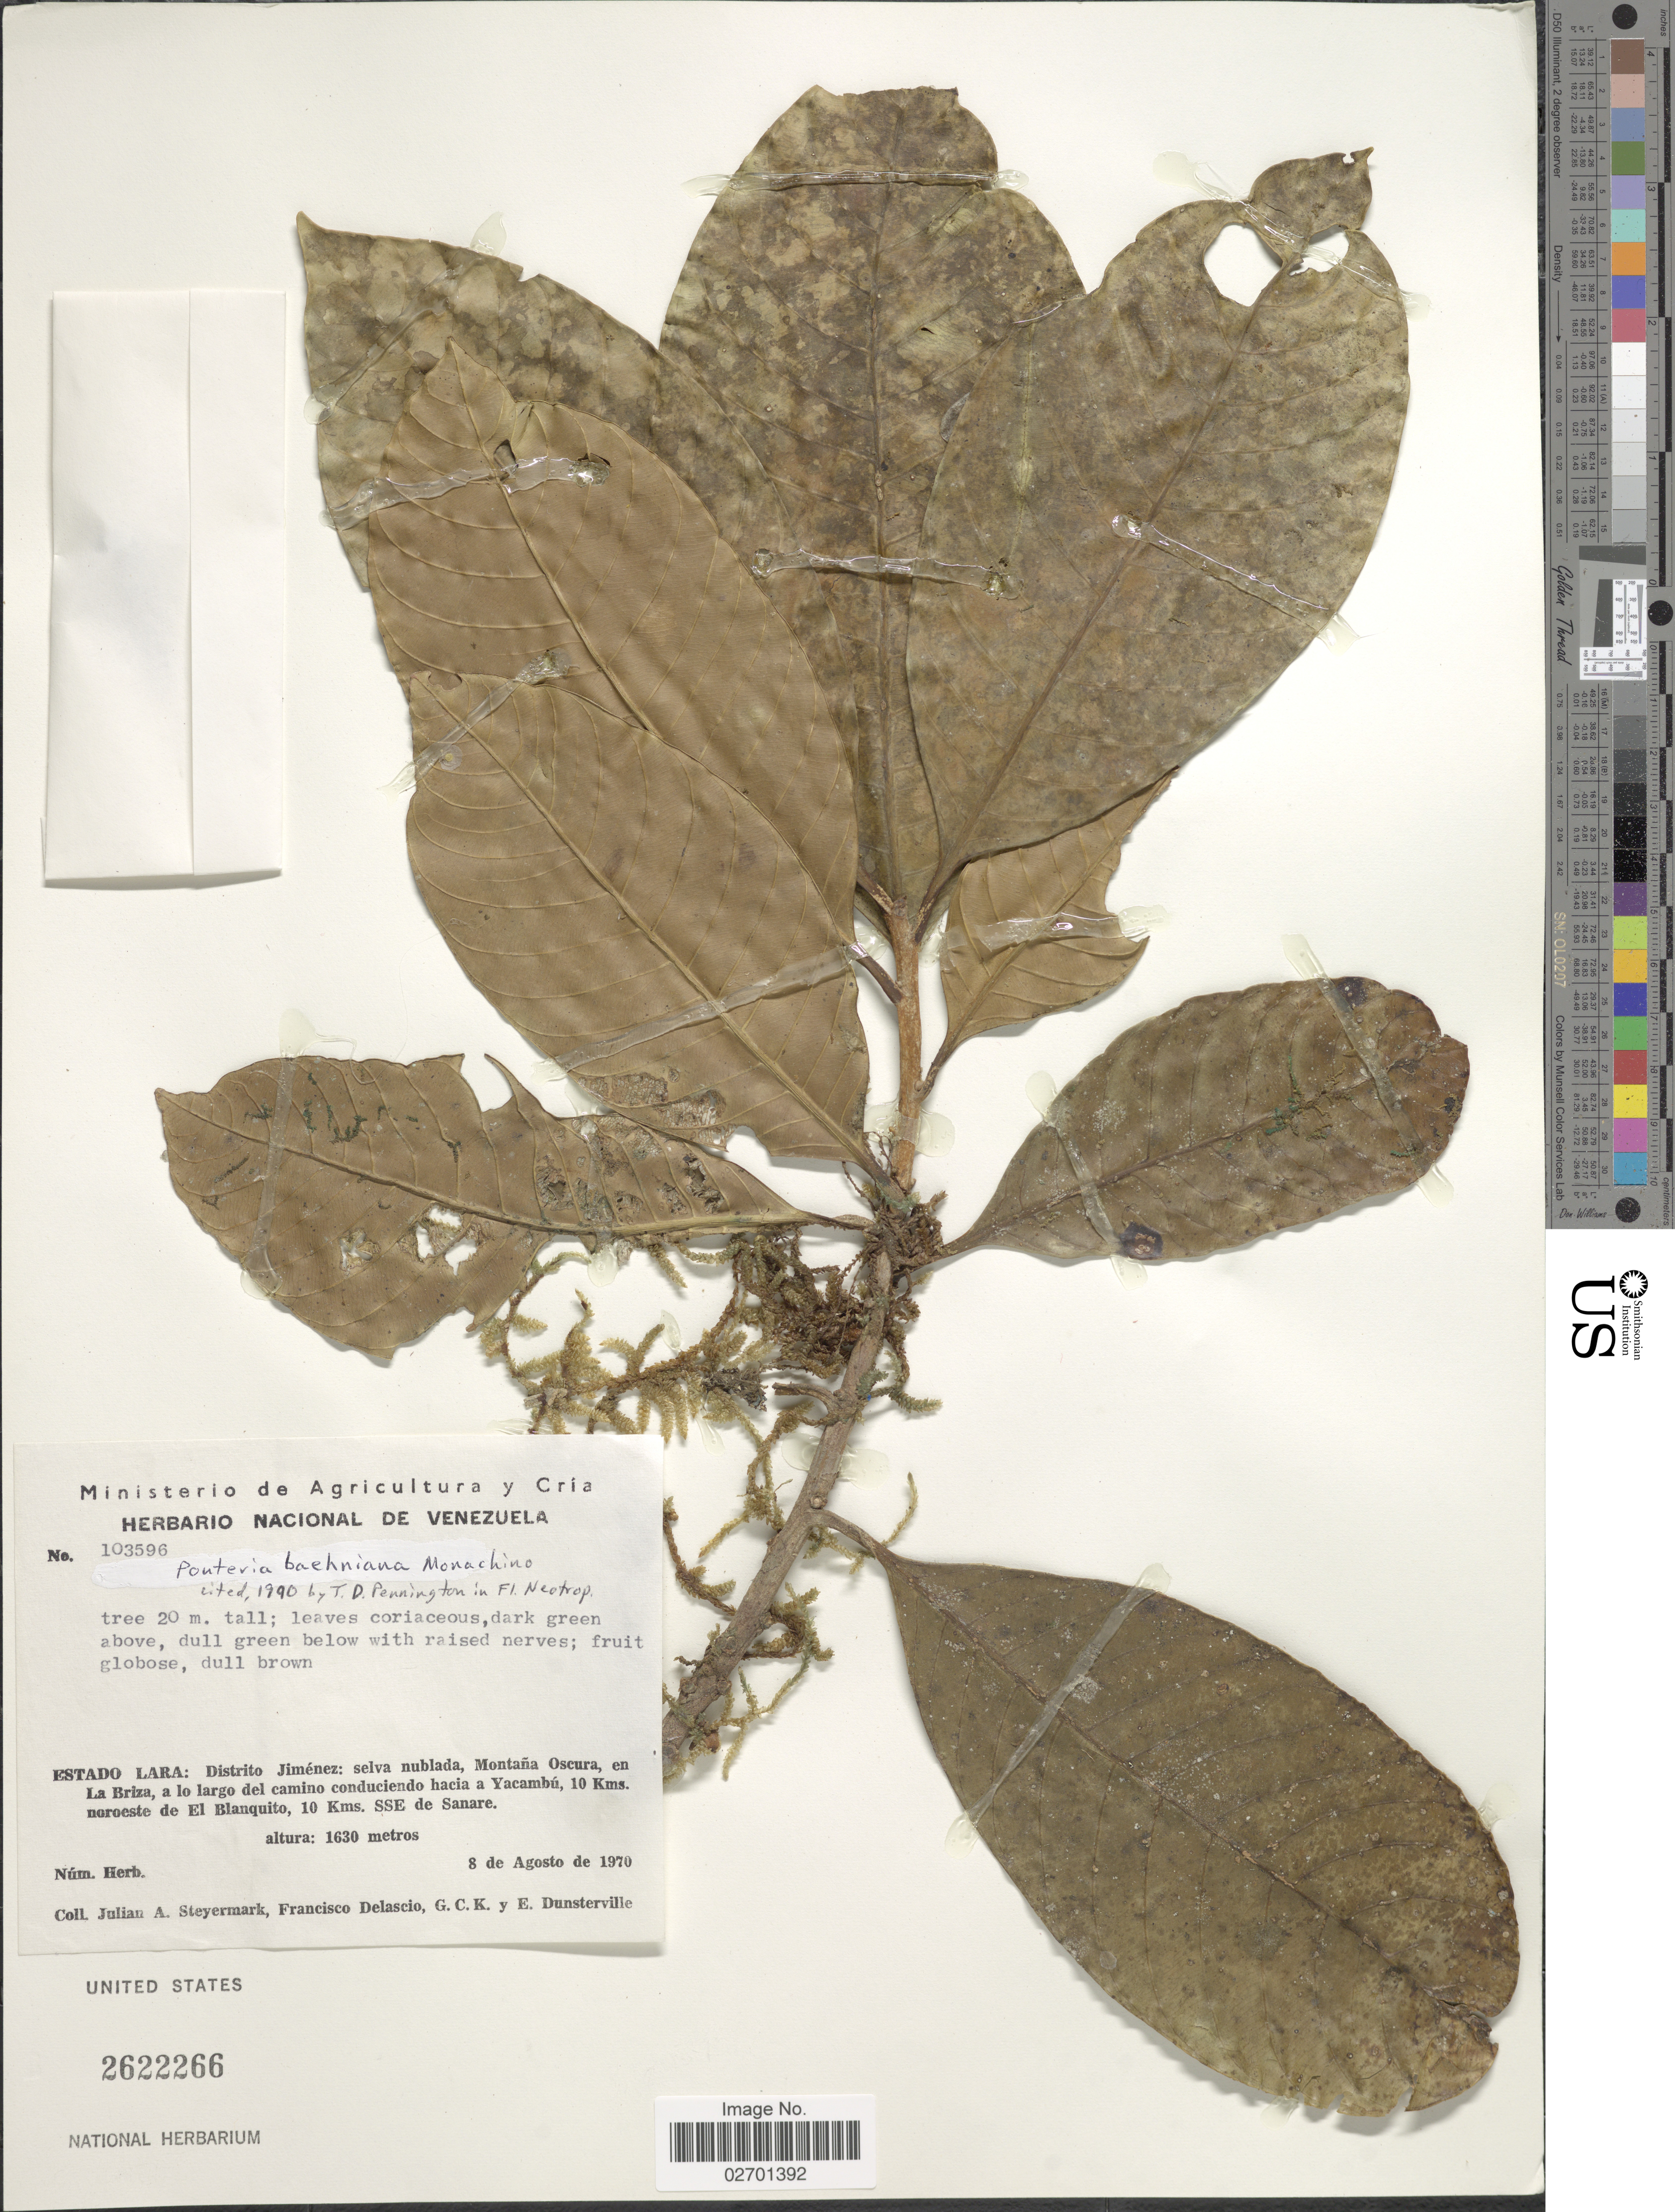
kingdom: Plantae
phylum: Tracheophyta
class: Magnoliopsida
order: Ericales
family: Sapotaceae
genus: Pouteria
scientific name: Pouteria baehniana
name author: Monach.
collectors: J. Steyermark, F. Delascio C., G. C. K. Dunsterville & E. Dunsterville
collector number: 103596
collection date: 1970-08-08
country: Venezuela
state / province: Lara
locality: Distrito Jimenez: selva nublada, Montana Oscura, en La Briza, a lo largo del camino conduciendo hacia a Yacambu, 10 Kms. noroeste de El Blanquito, 10 Kms. SSE de Sanare.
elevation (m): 1630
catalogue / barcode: US 2622266